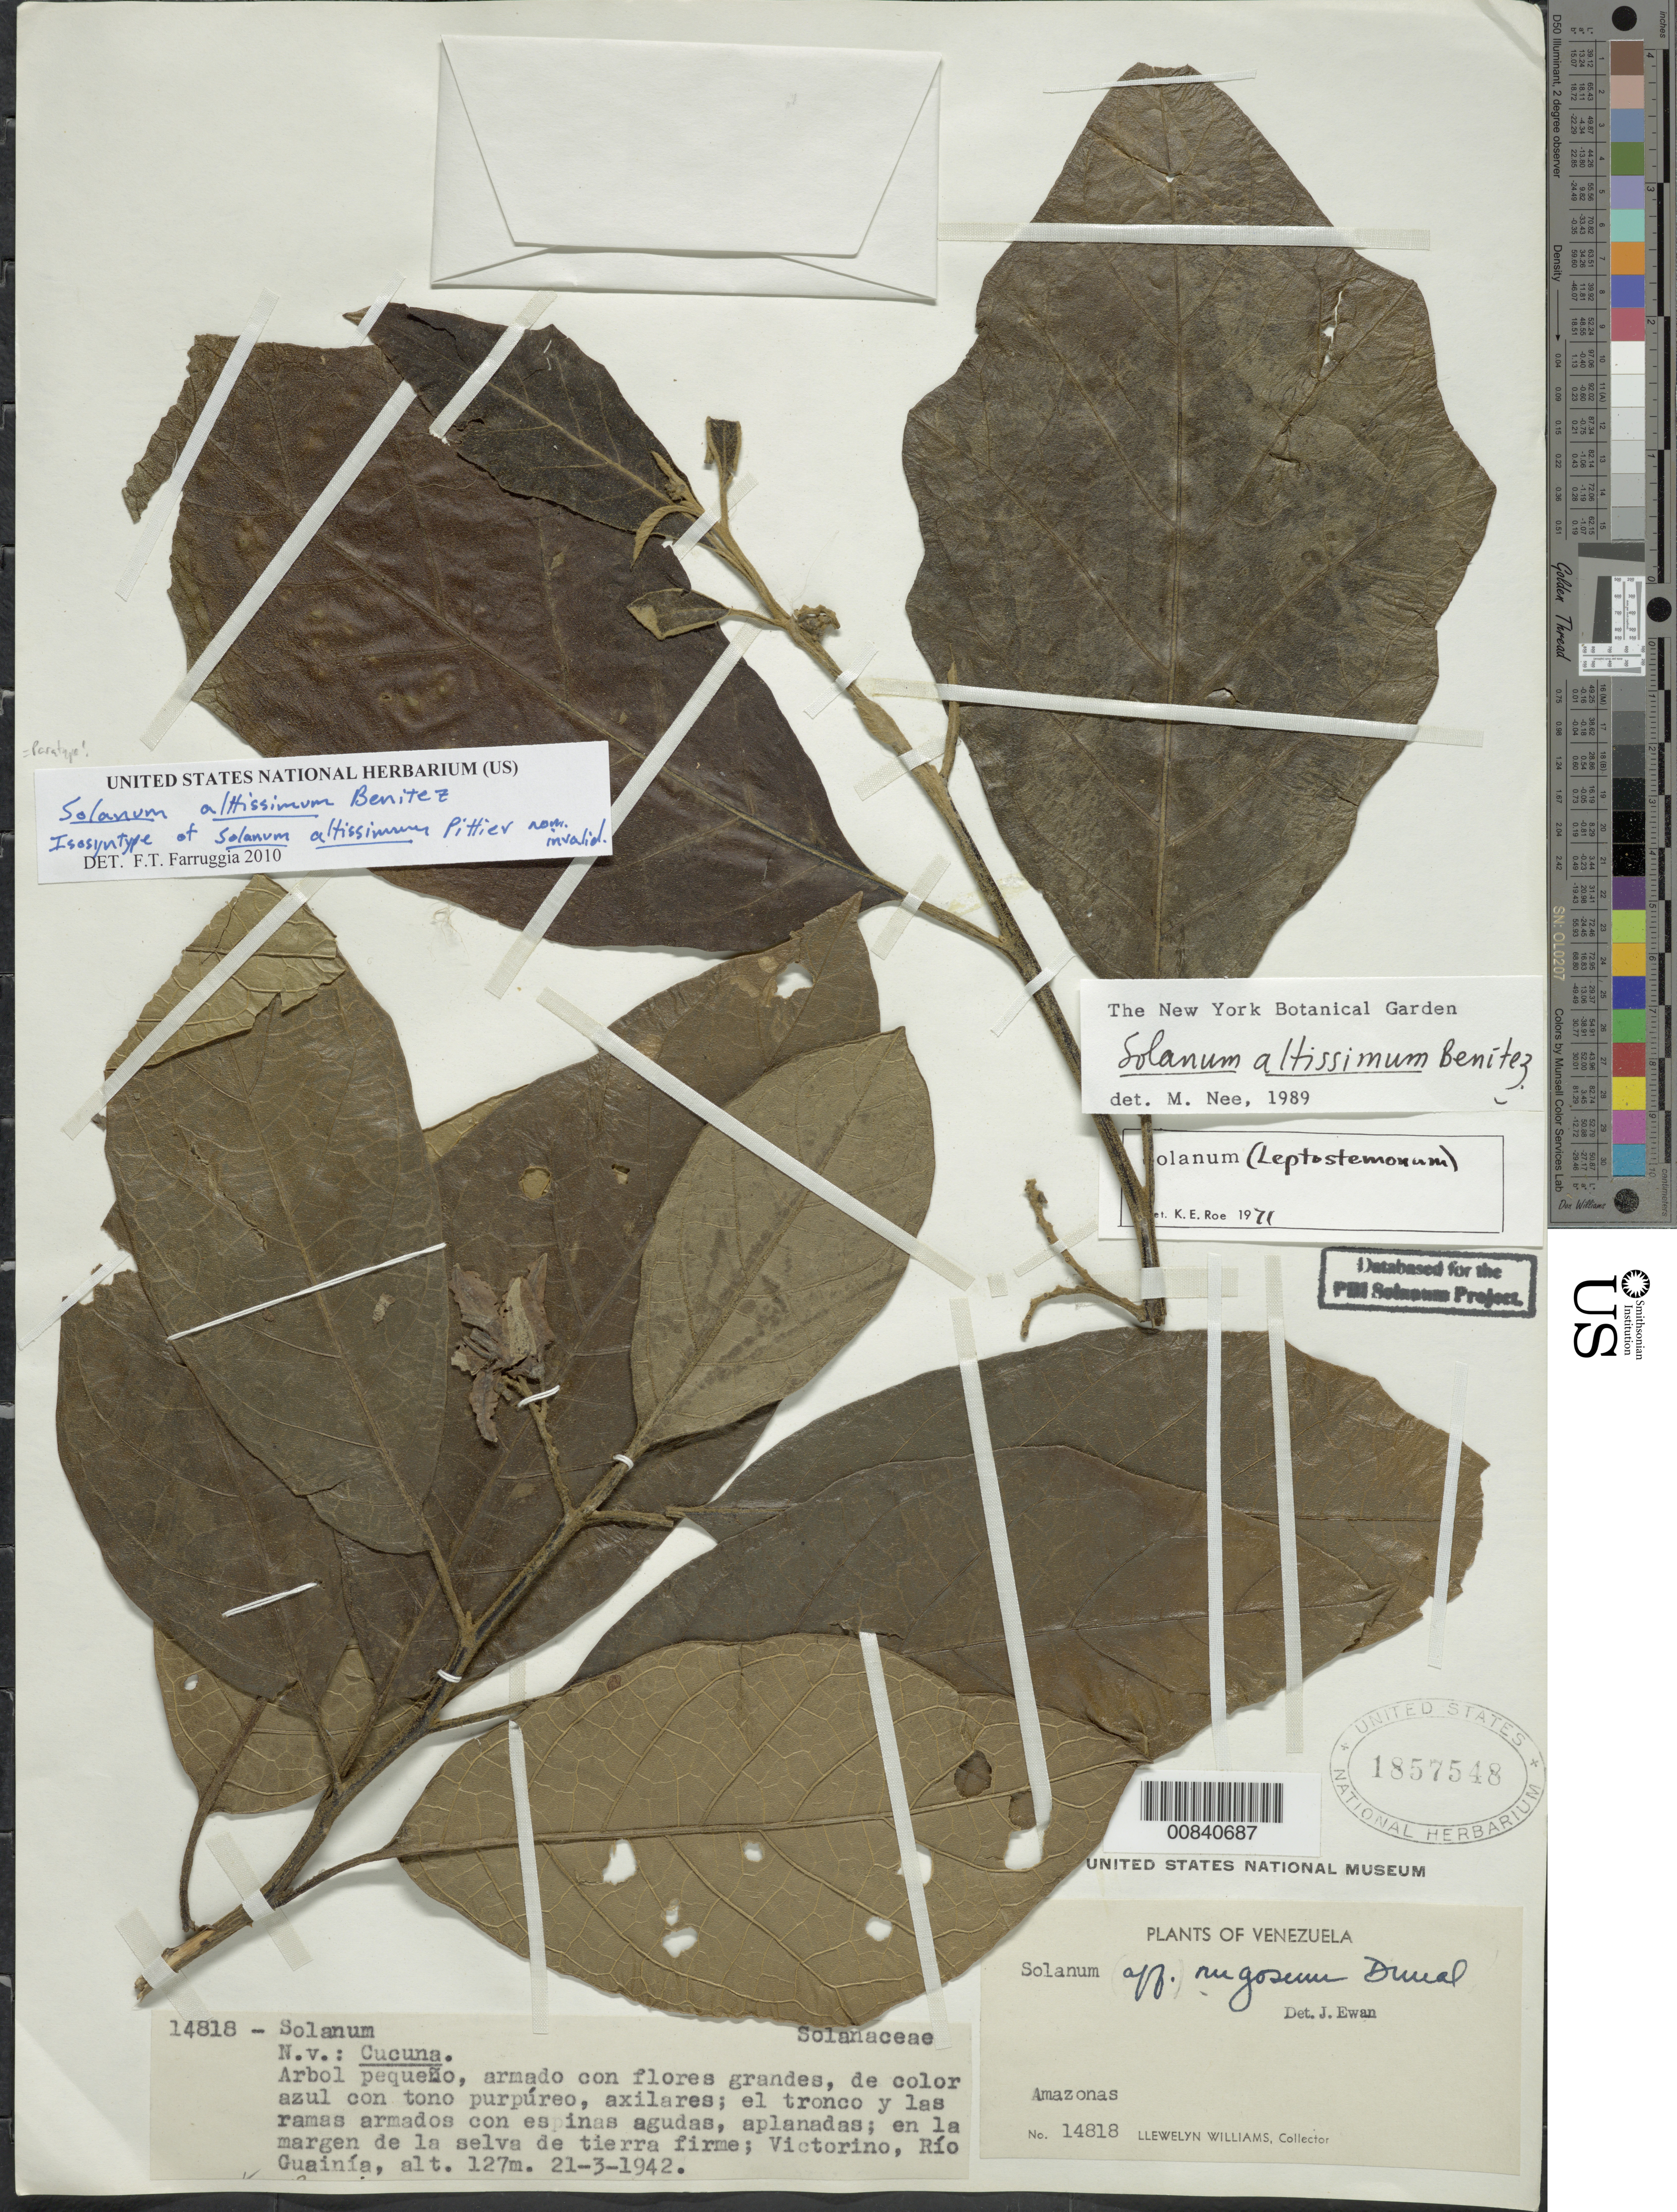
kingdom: Plantae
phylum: Tracheophyta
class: Magnoliopsida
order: Solanales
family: Solanaceae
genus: Solanum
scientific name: Solanum altissimum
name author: Pittier ex Benítez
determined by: Nee, Michael H.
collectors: L. Williams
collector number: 14818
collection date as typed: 21 Mar 1942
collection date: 1942-03-21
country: Venezuela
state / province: Amazonas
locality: Victorino, Rio Guainia.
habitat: En la margen de la selva de tierra firme.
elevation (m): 127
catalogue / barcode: US 1857548